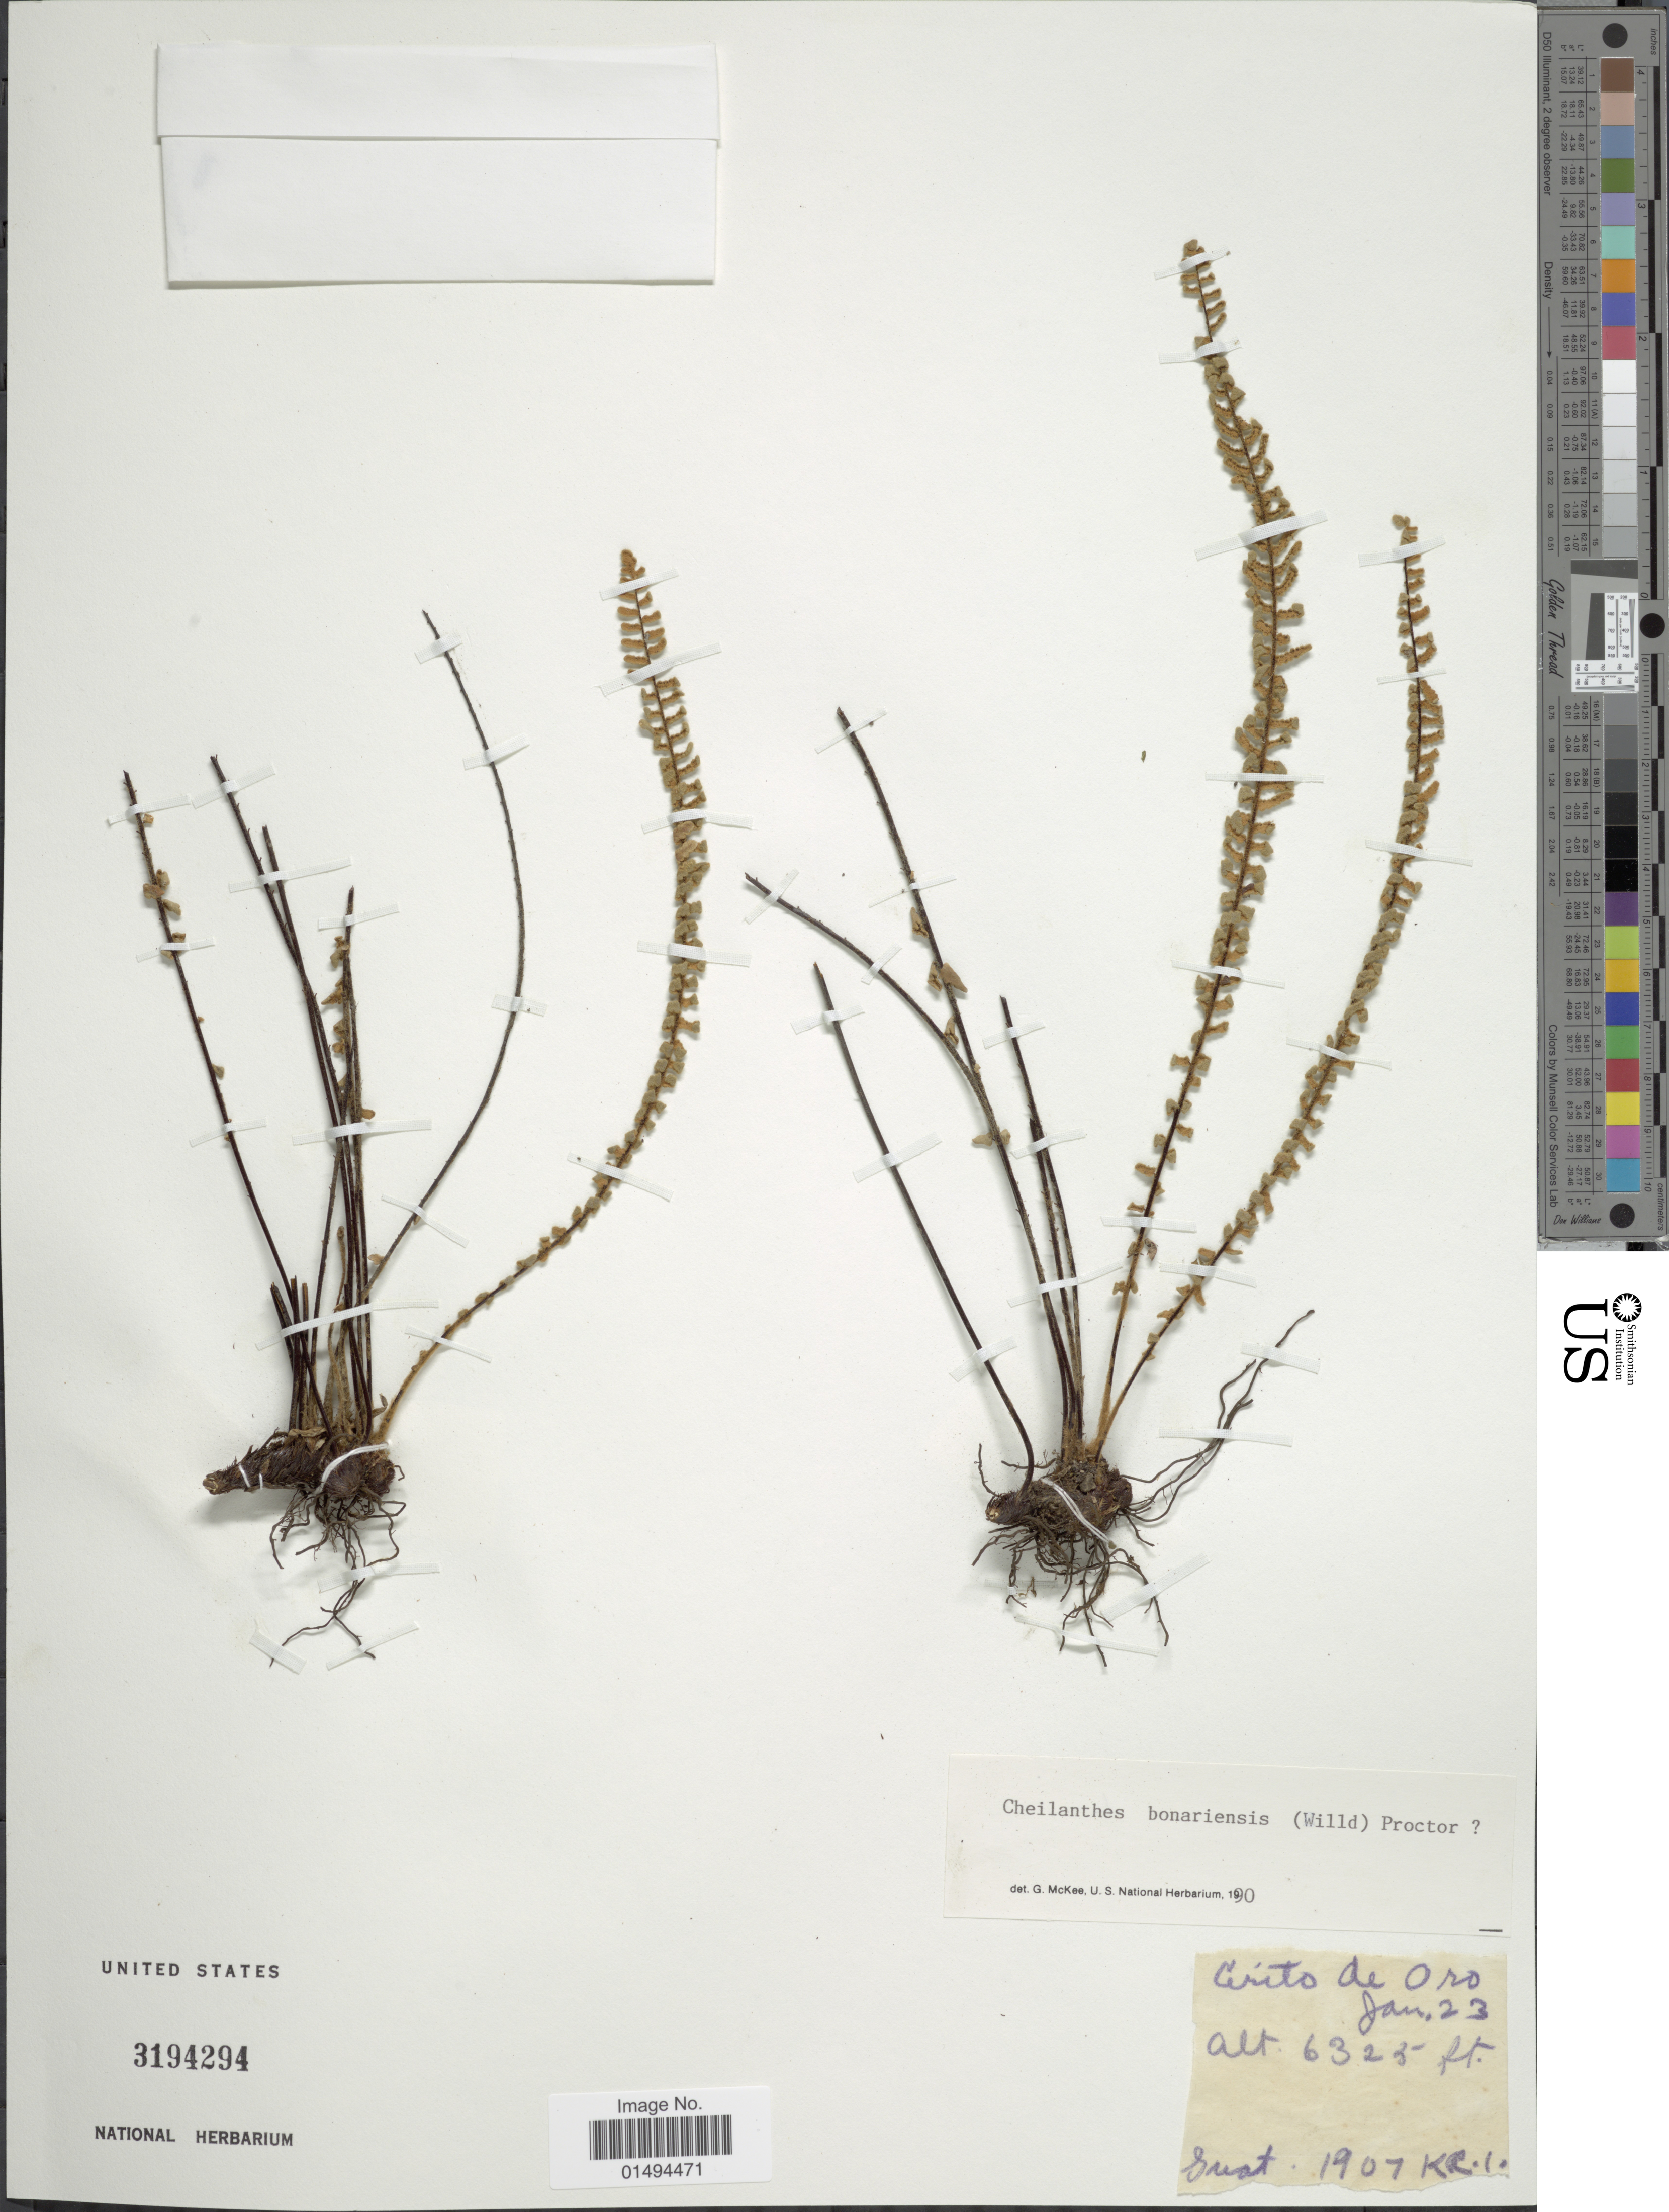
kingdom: Plantae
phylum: Tracheophyta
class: Polypodiopsida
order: Polypodiales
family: Pteridaceae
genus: Myriopteris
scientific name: Myriopteris aurea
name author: (Poir.) Grusz & Windham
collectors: -- Proctor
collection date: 1907-01-23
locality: Cerito de Oro [interpreted]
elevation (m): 1928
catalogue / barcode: US 3194294